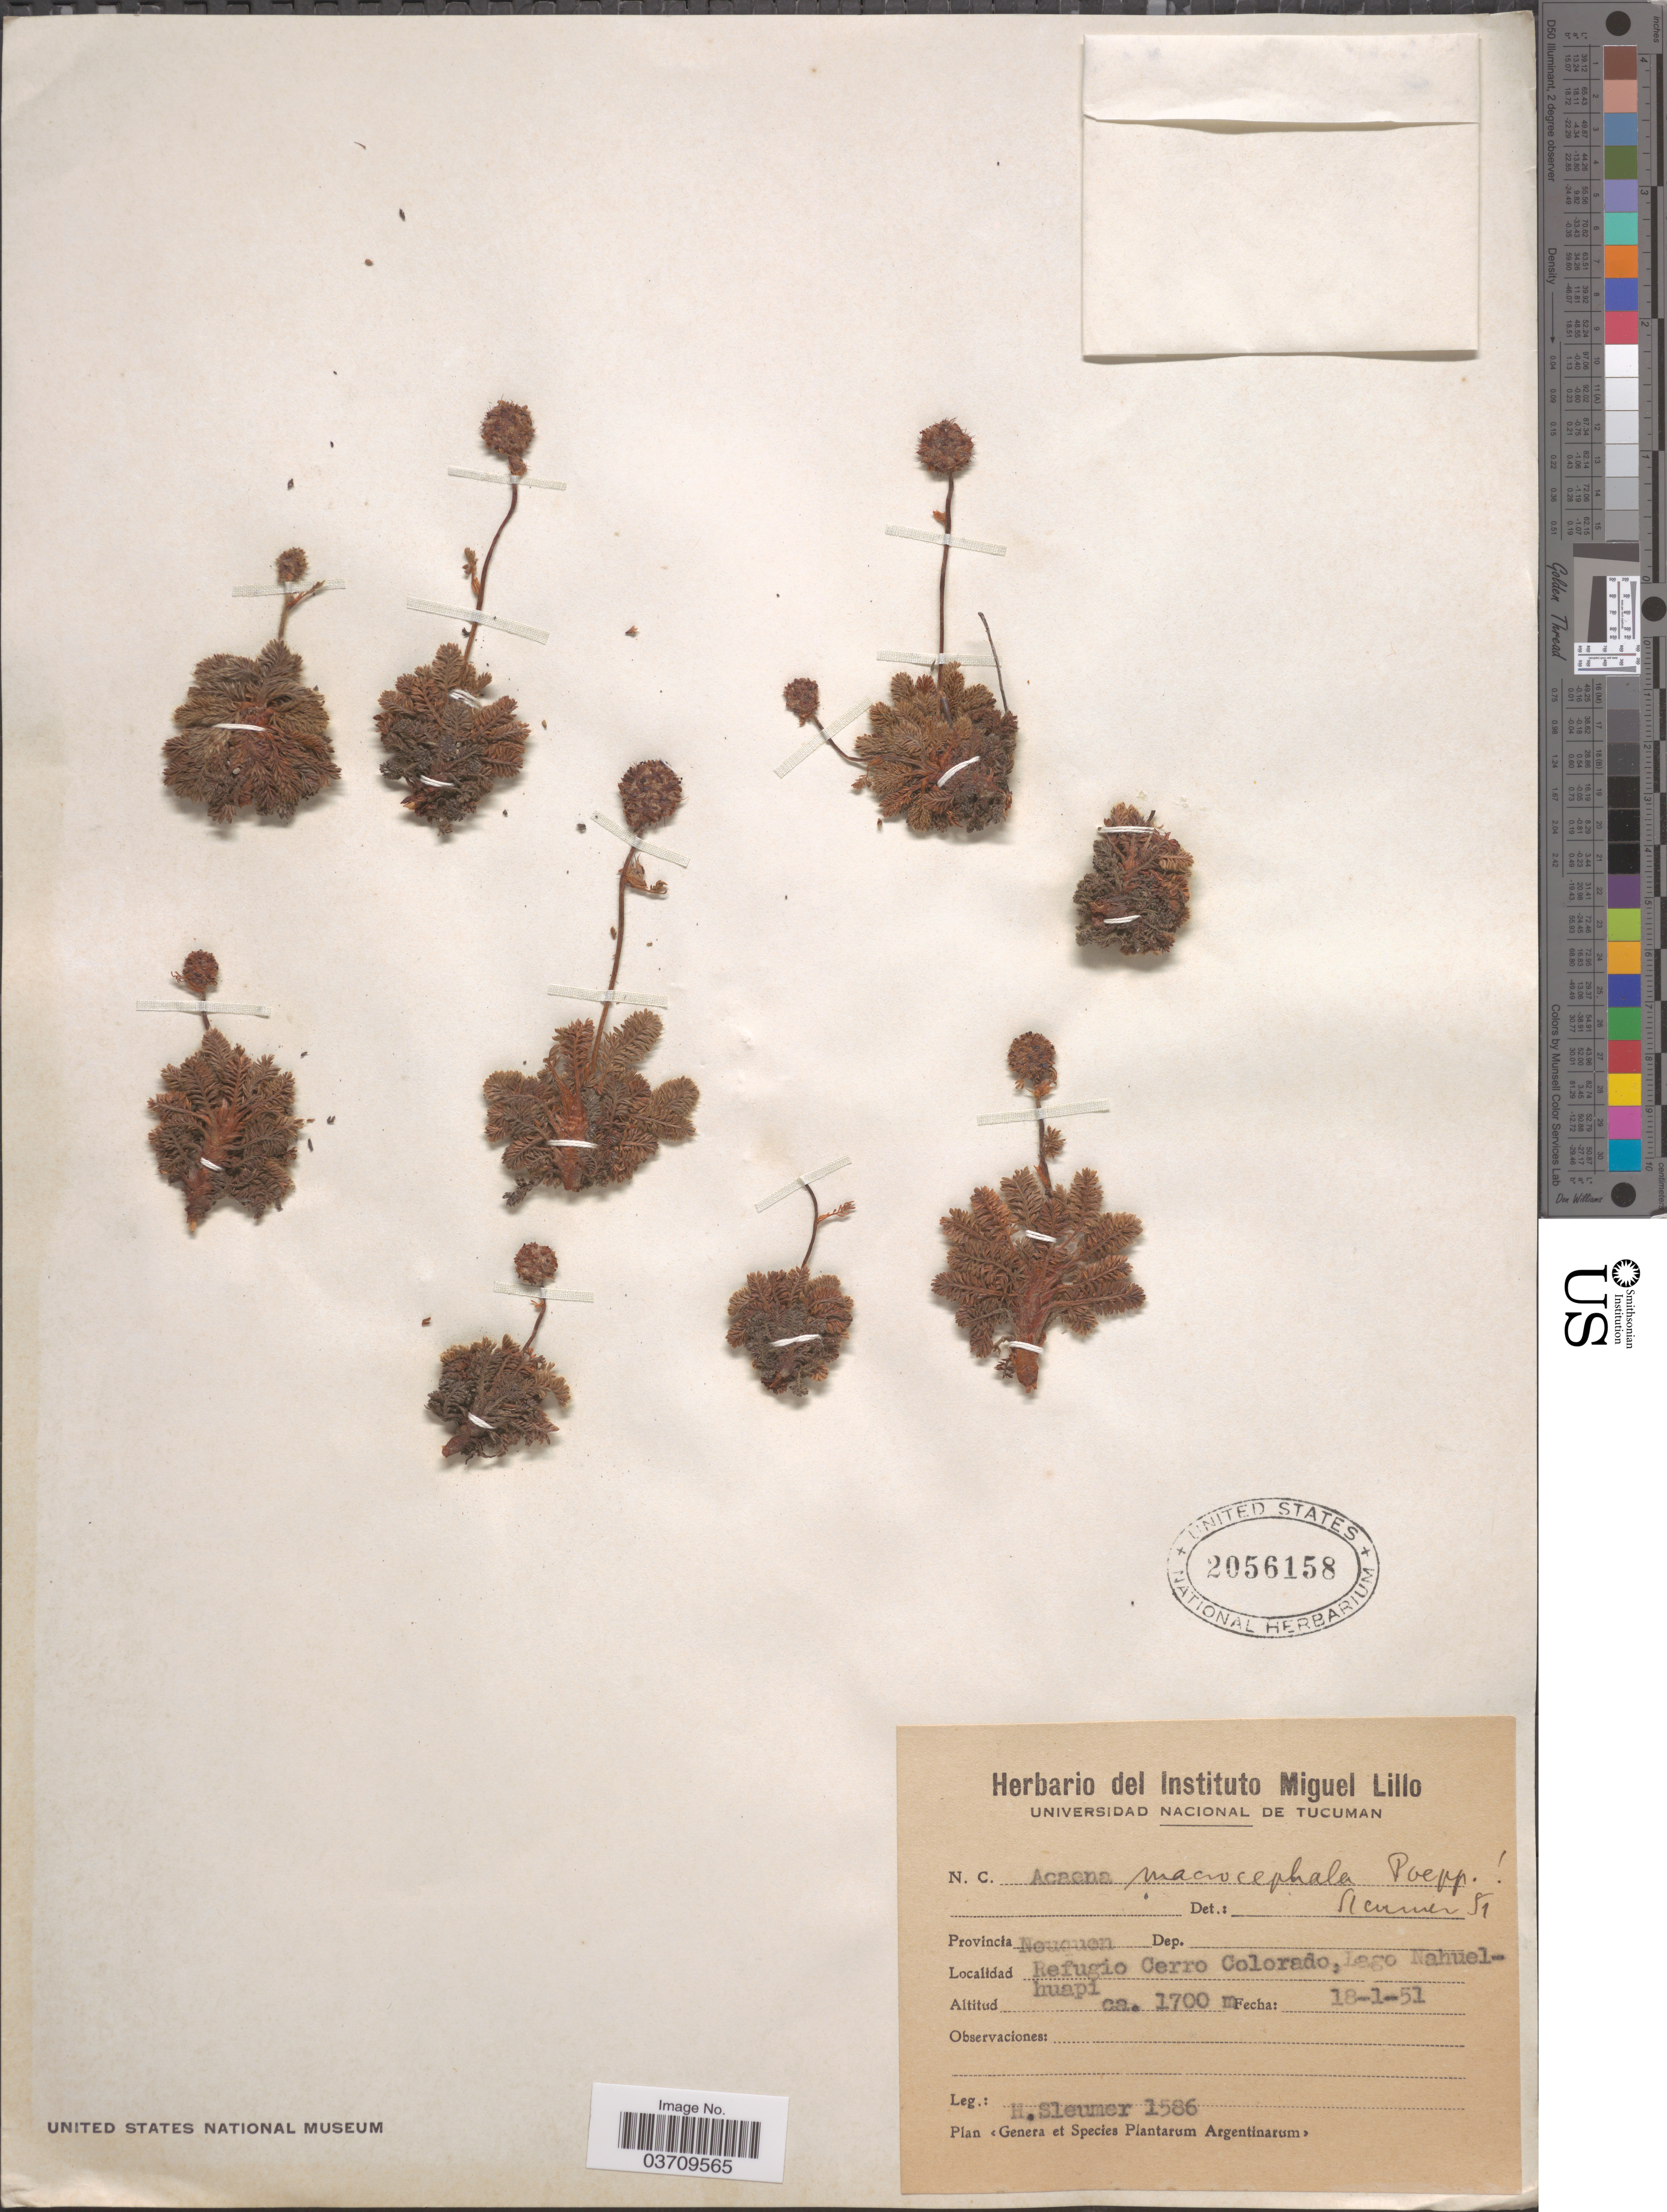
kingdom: Plantae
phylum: Tracheophyta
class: Magnoliopsida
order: Rosales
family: Rosaceae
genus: Acaena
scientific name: Acaena macrocephala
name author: Poepp.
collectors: H. O. Sleumer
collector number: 1586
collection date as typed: Transcribed d/m/y: 18/1/51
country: Argentina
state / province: Neuquen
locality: Refugio Cerro Colorado, Lago Nahuelhuapi.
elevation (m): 1700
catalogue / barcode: US 2056158